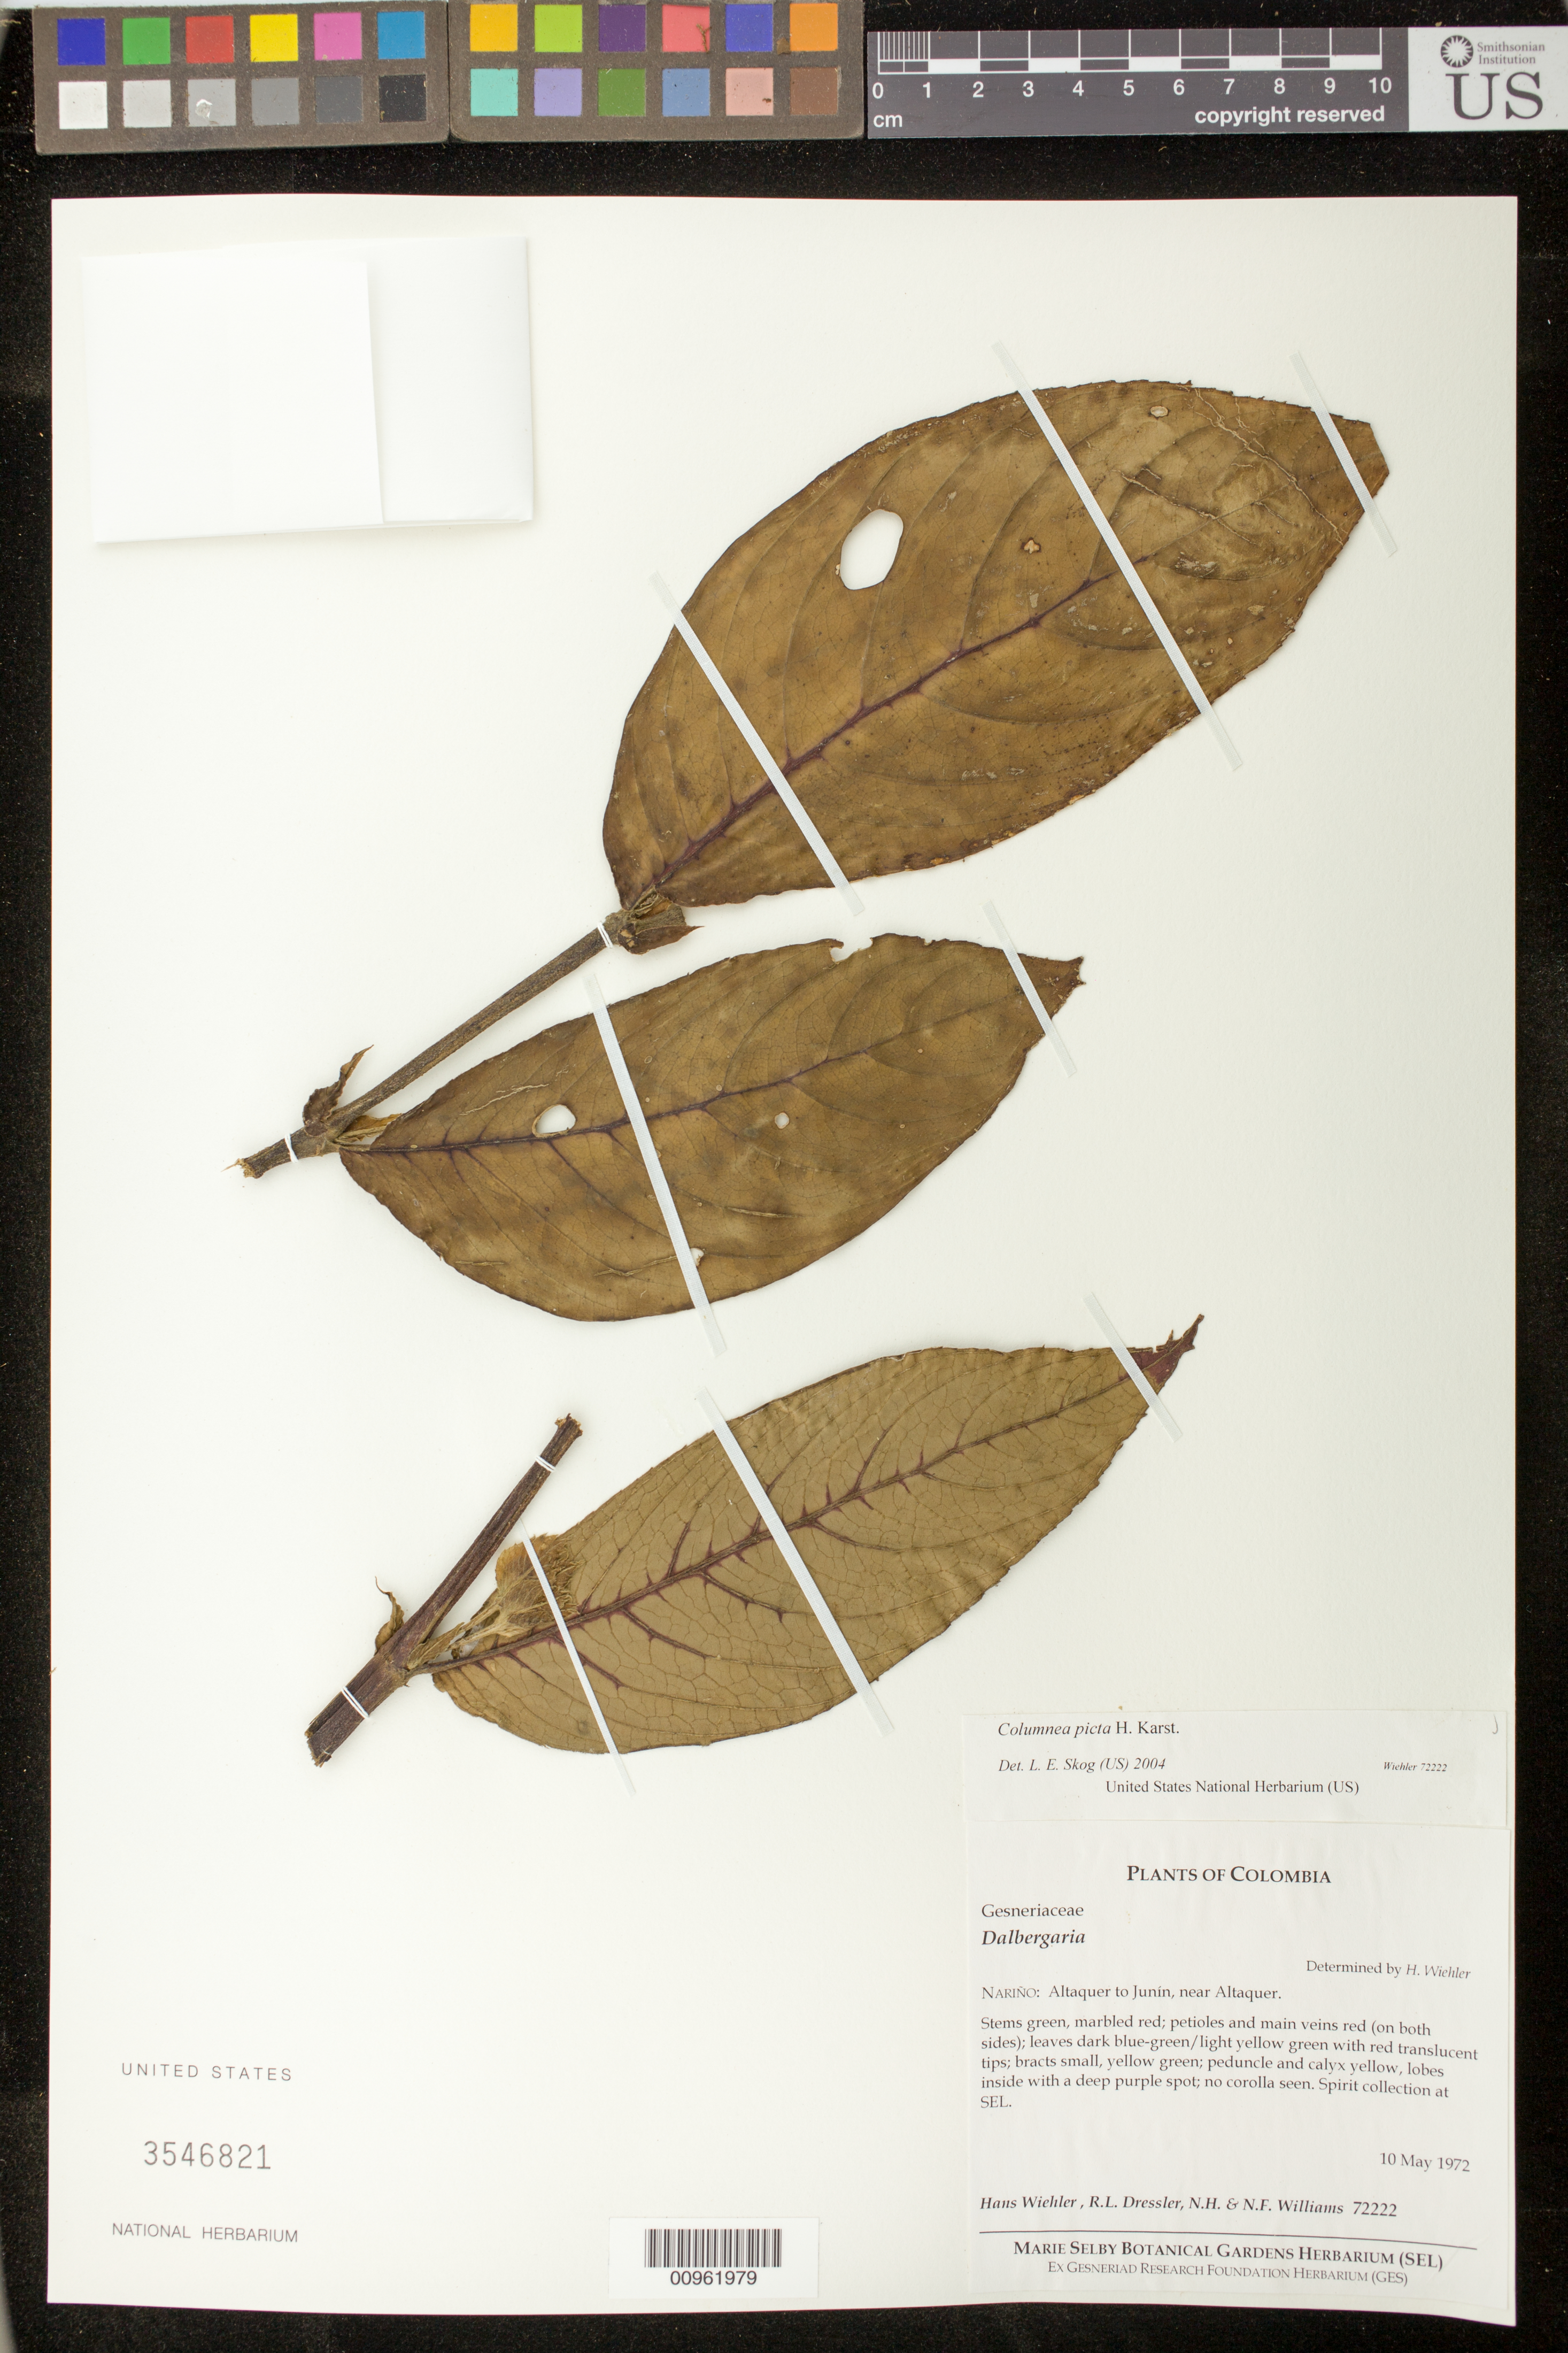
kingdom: Plantae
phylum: Tracheophyta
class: Magnoliopsida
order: Lamiales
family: Gesneriaceae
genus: Columnea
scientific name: Columnea tecta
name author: J.L. Clark & Clavijo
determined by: Skog, Laurence E.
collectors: H. J. Wiehler, R. Dressler, N. H. Williams & N. Williams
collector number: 72222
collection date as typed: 10 May 1972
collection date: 1972-05-10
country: Colombia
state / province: Nariño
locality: Nariño: Altaquer to Junín, near Altaquer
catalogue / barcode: US 3546821